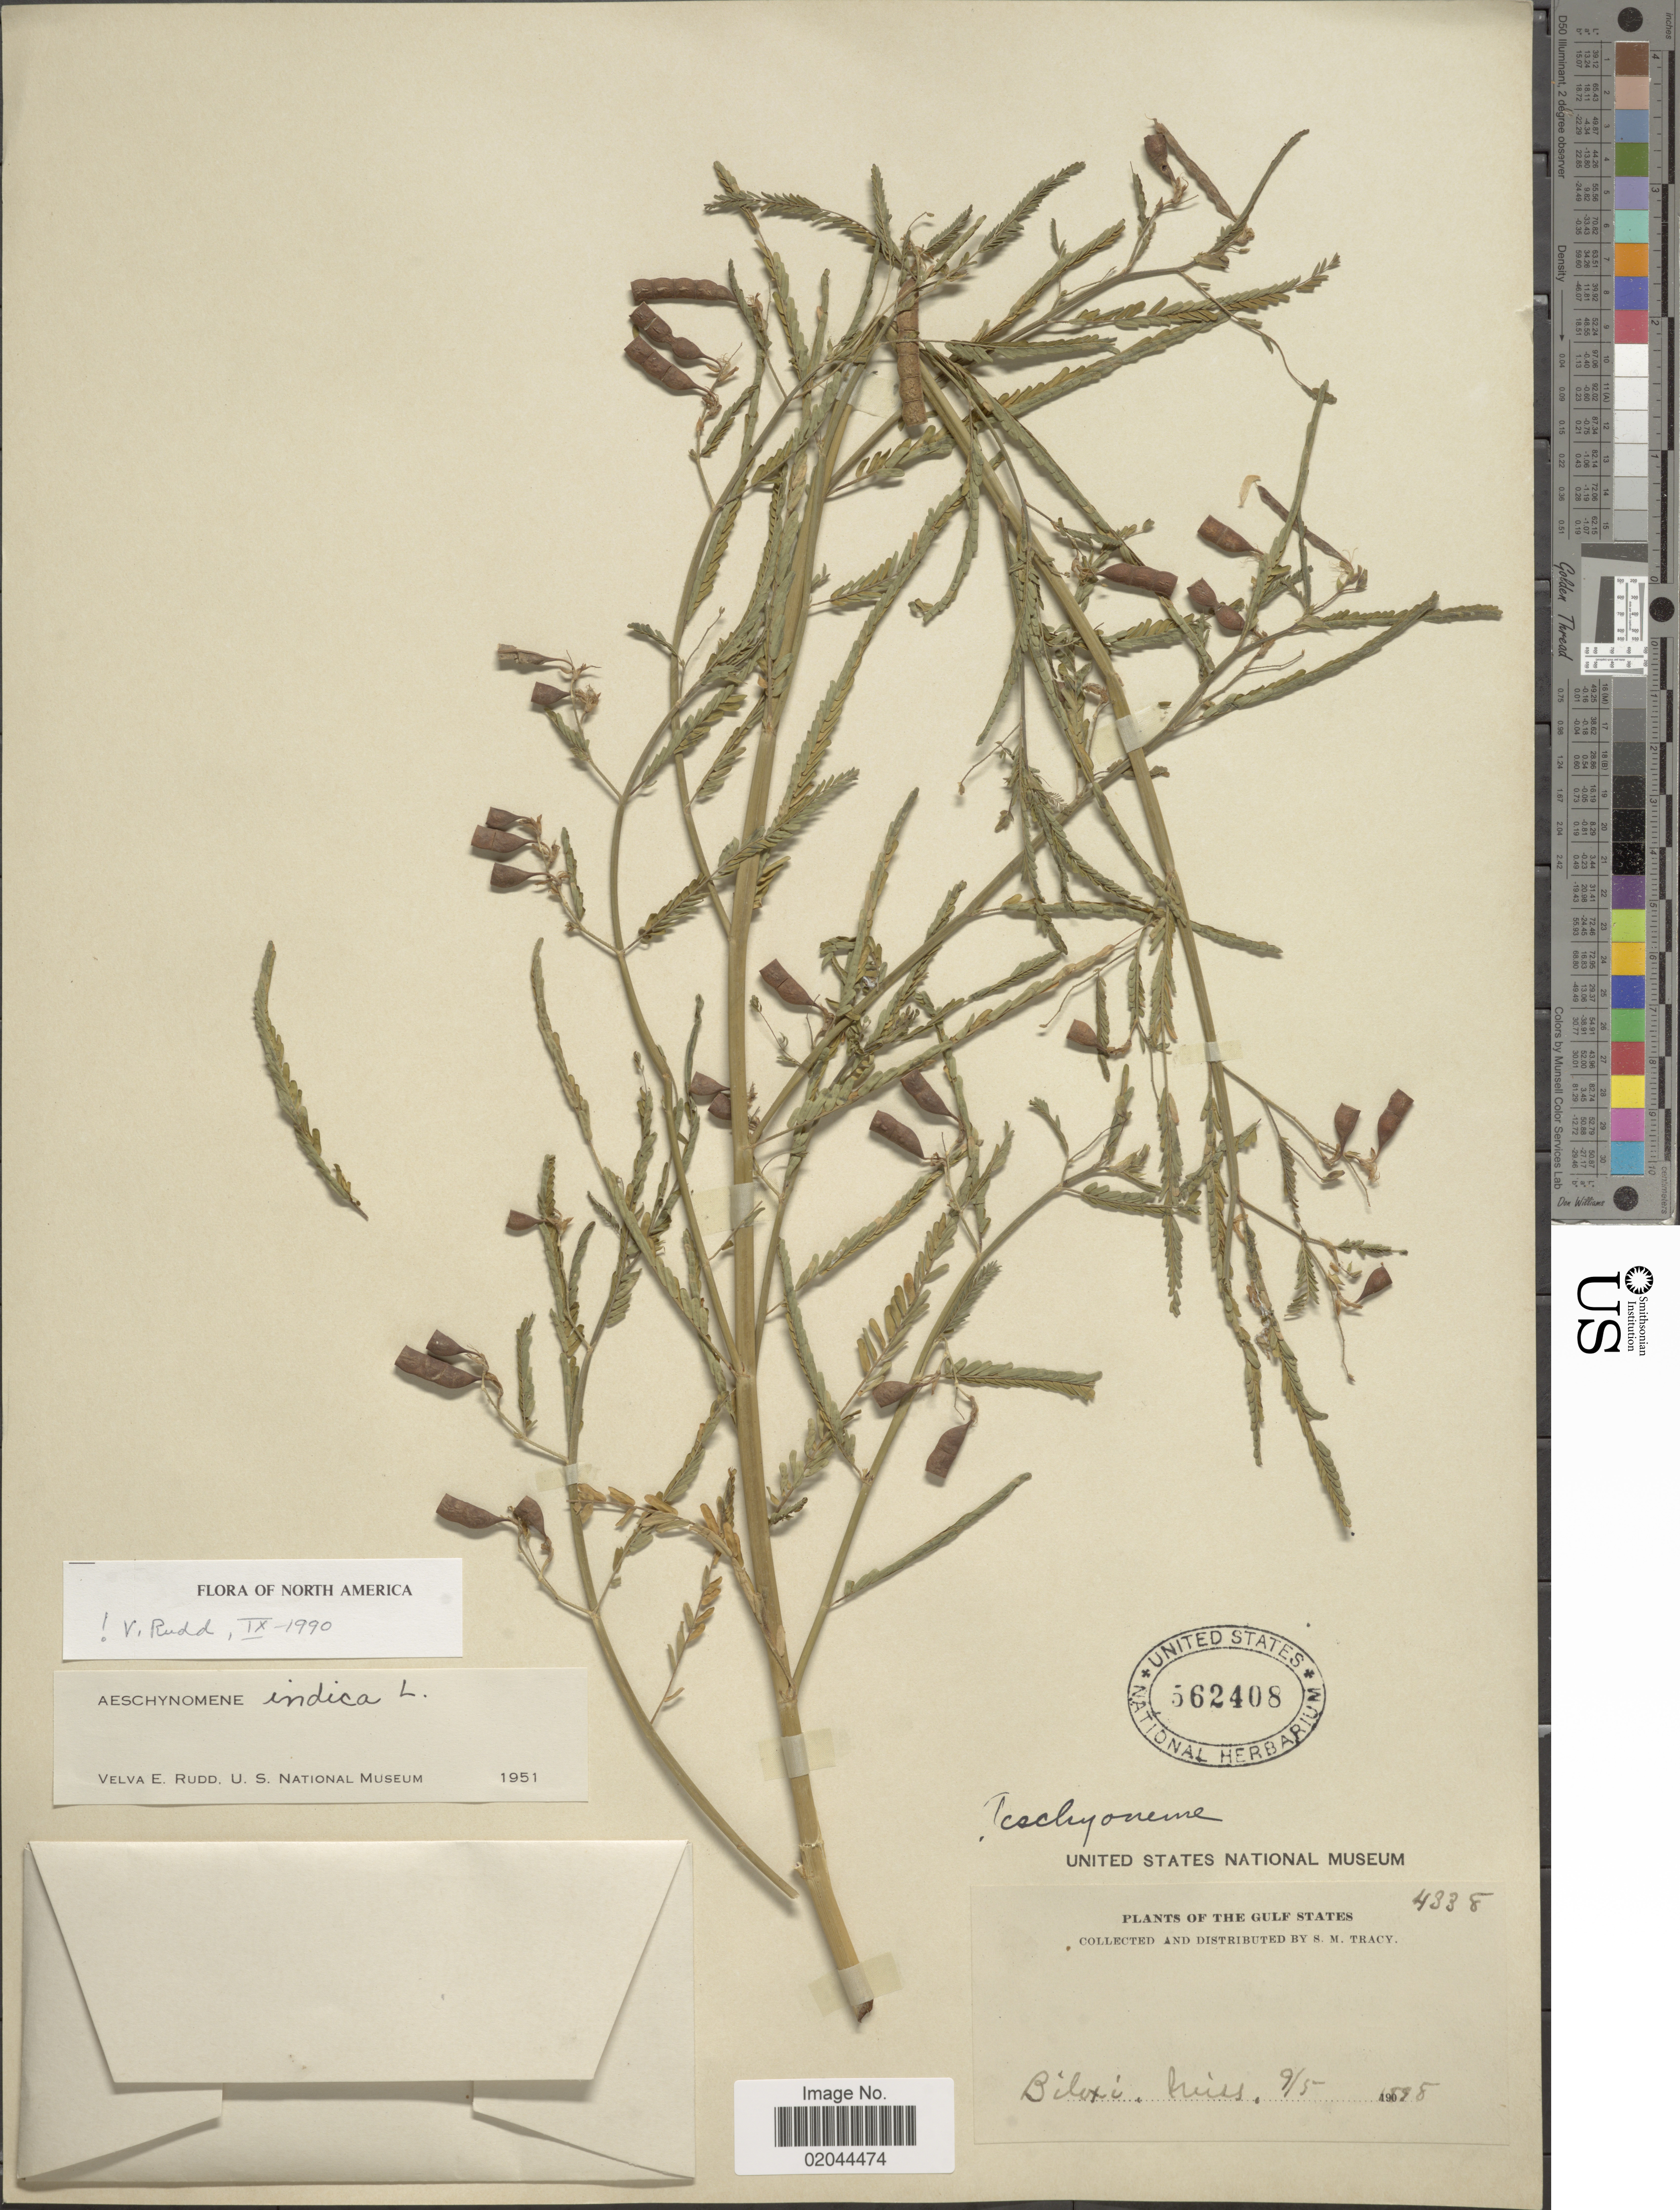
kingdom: Plantae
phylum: Tracheophyta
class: Magnoliopsida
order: Fabales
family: Fabaceae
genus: Aeschynomene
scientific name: Aeschynomene indica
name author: L.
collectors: S. M. Tracy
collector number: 4338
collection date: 1898-09-05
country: United States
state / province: Mississippi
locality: The Gulf States, Biloxi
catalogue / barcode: US 562408